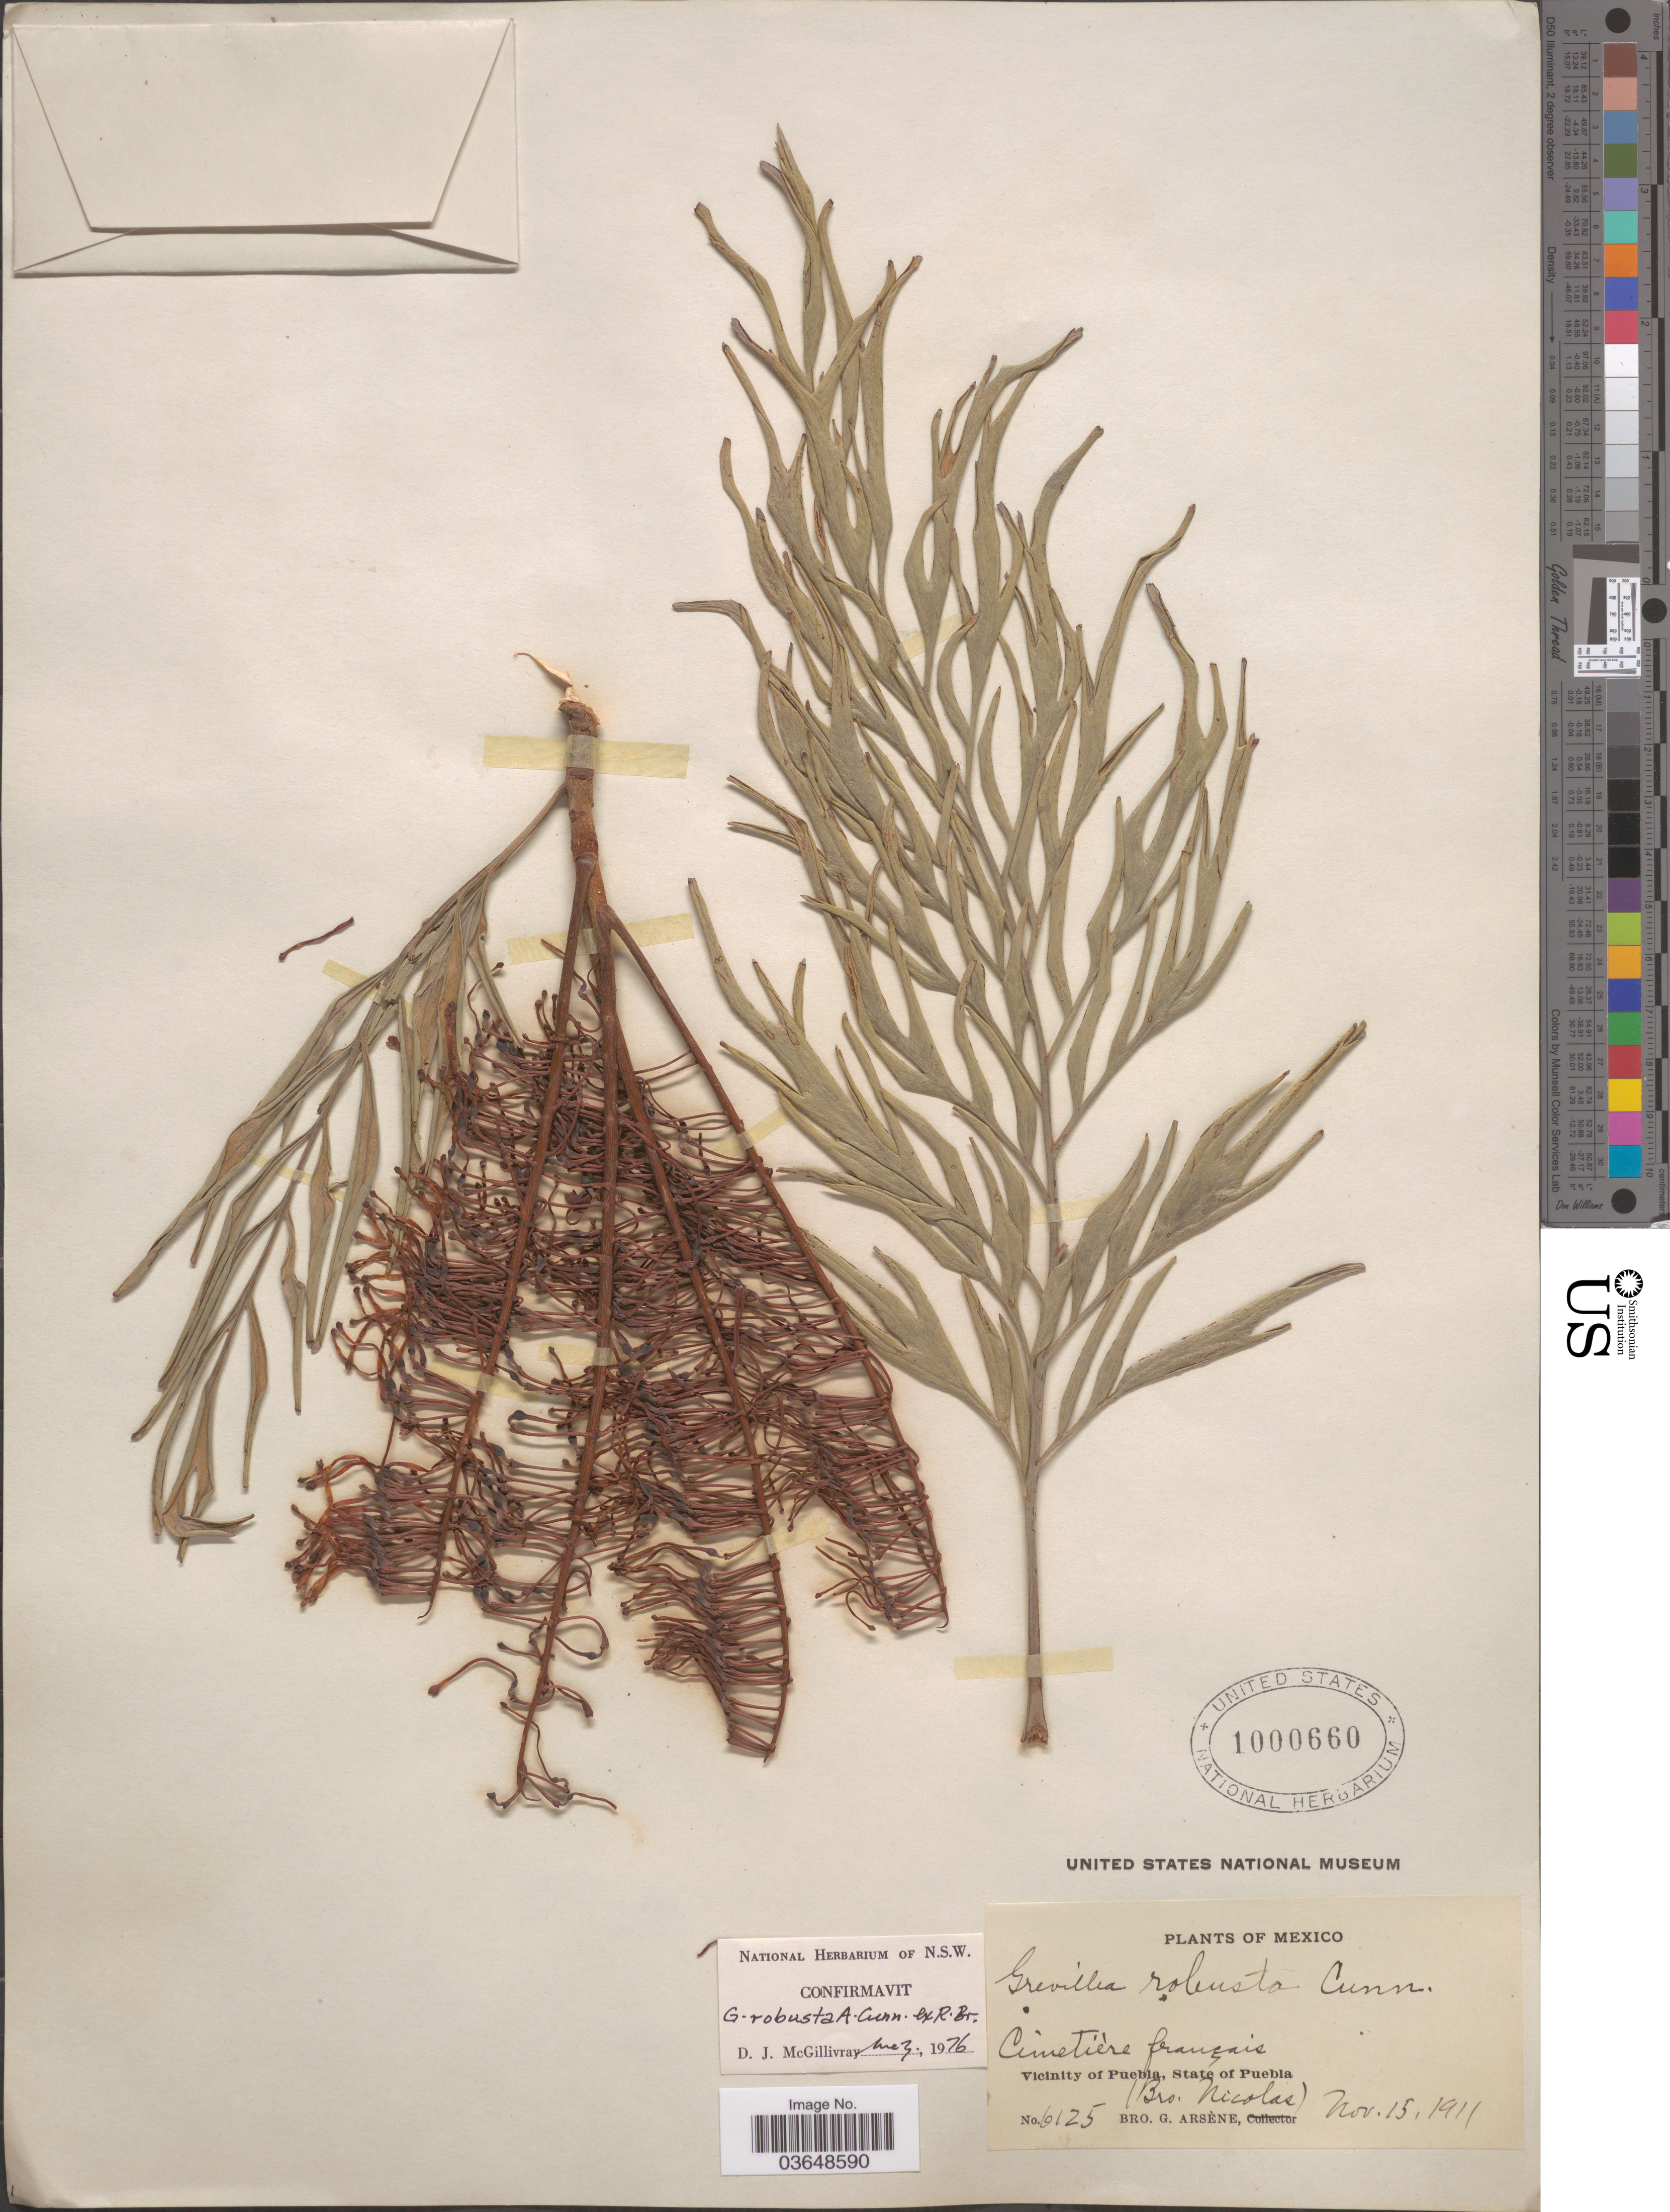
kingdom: Plantae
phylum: Tracheophyta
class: Magnoliopsida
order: Proteales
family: Proteaceae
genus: Grevillea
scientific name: Grevillea robusta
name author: A. Cunn.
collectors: Bro. G. Arsène & Bro. Nicolas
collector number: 6125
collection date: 1911-11-15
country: Mexico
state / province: Puebla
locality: Cimetière français. Vicinity of Puebla.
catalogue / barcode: US 1000660